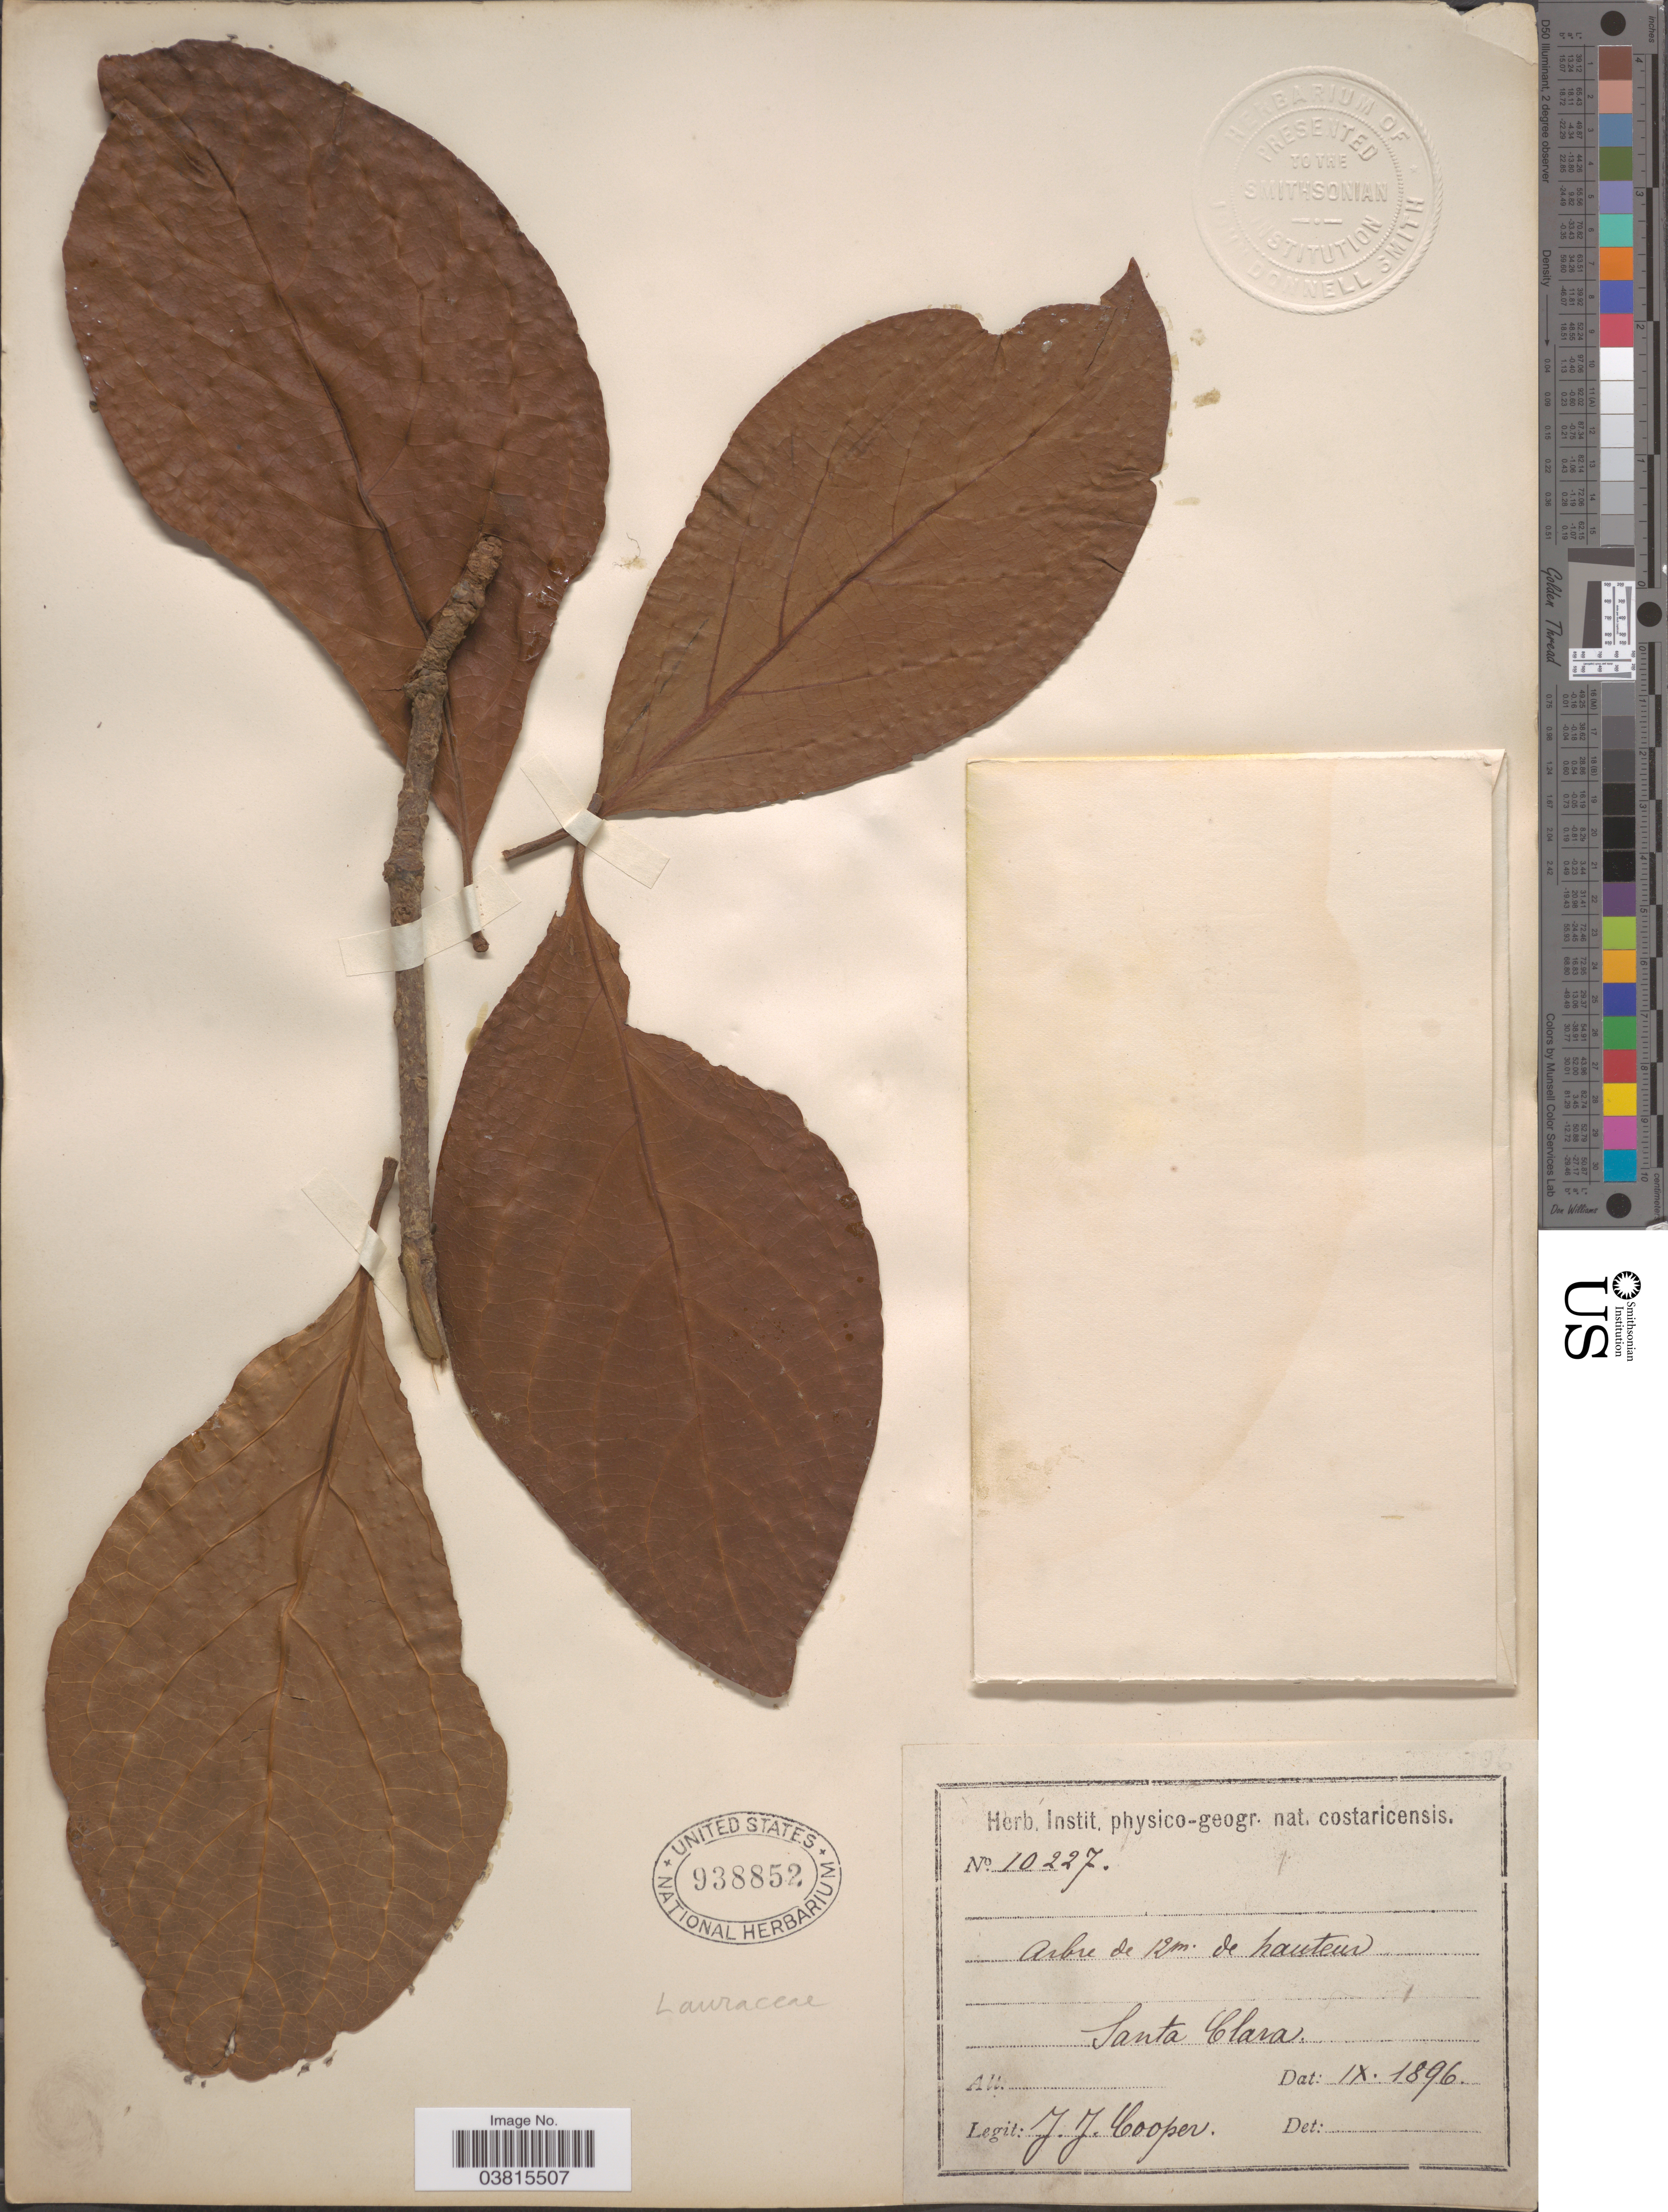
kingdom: Plantae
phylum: Tracheophyta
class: Magnoliopsida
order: Laurales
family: Lauraceae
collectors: J. J. Cooper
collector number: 10227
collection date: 1896-09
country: Costa Rica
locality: Santa Clara.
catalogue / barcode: US 938852